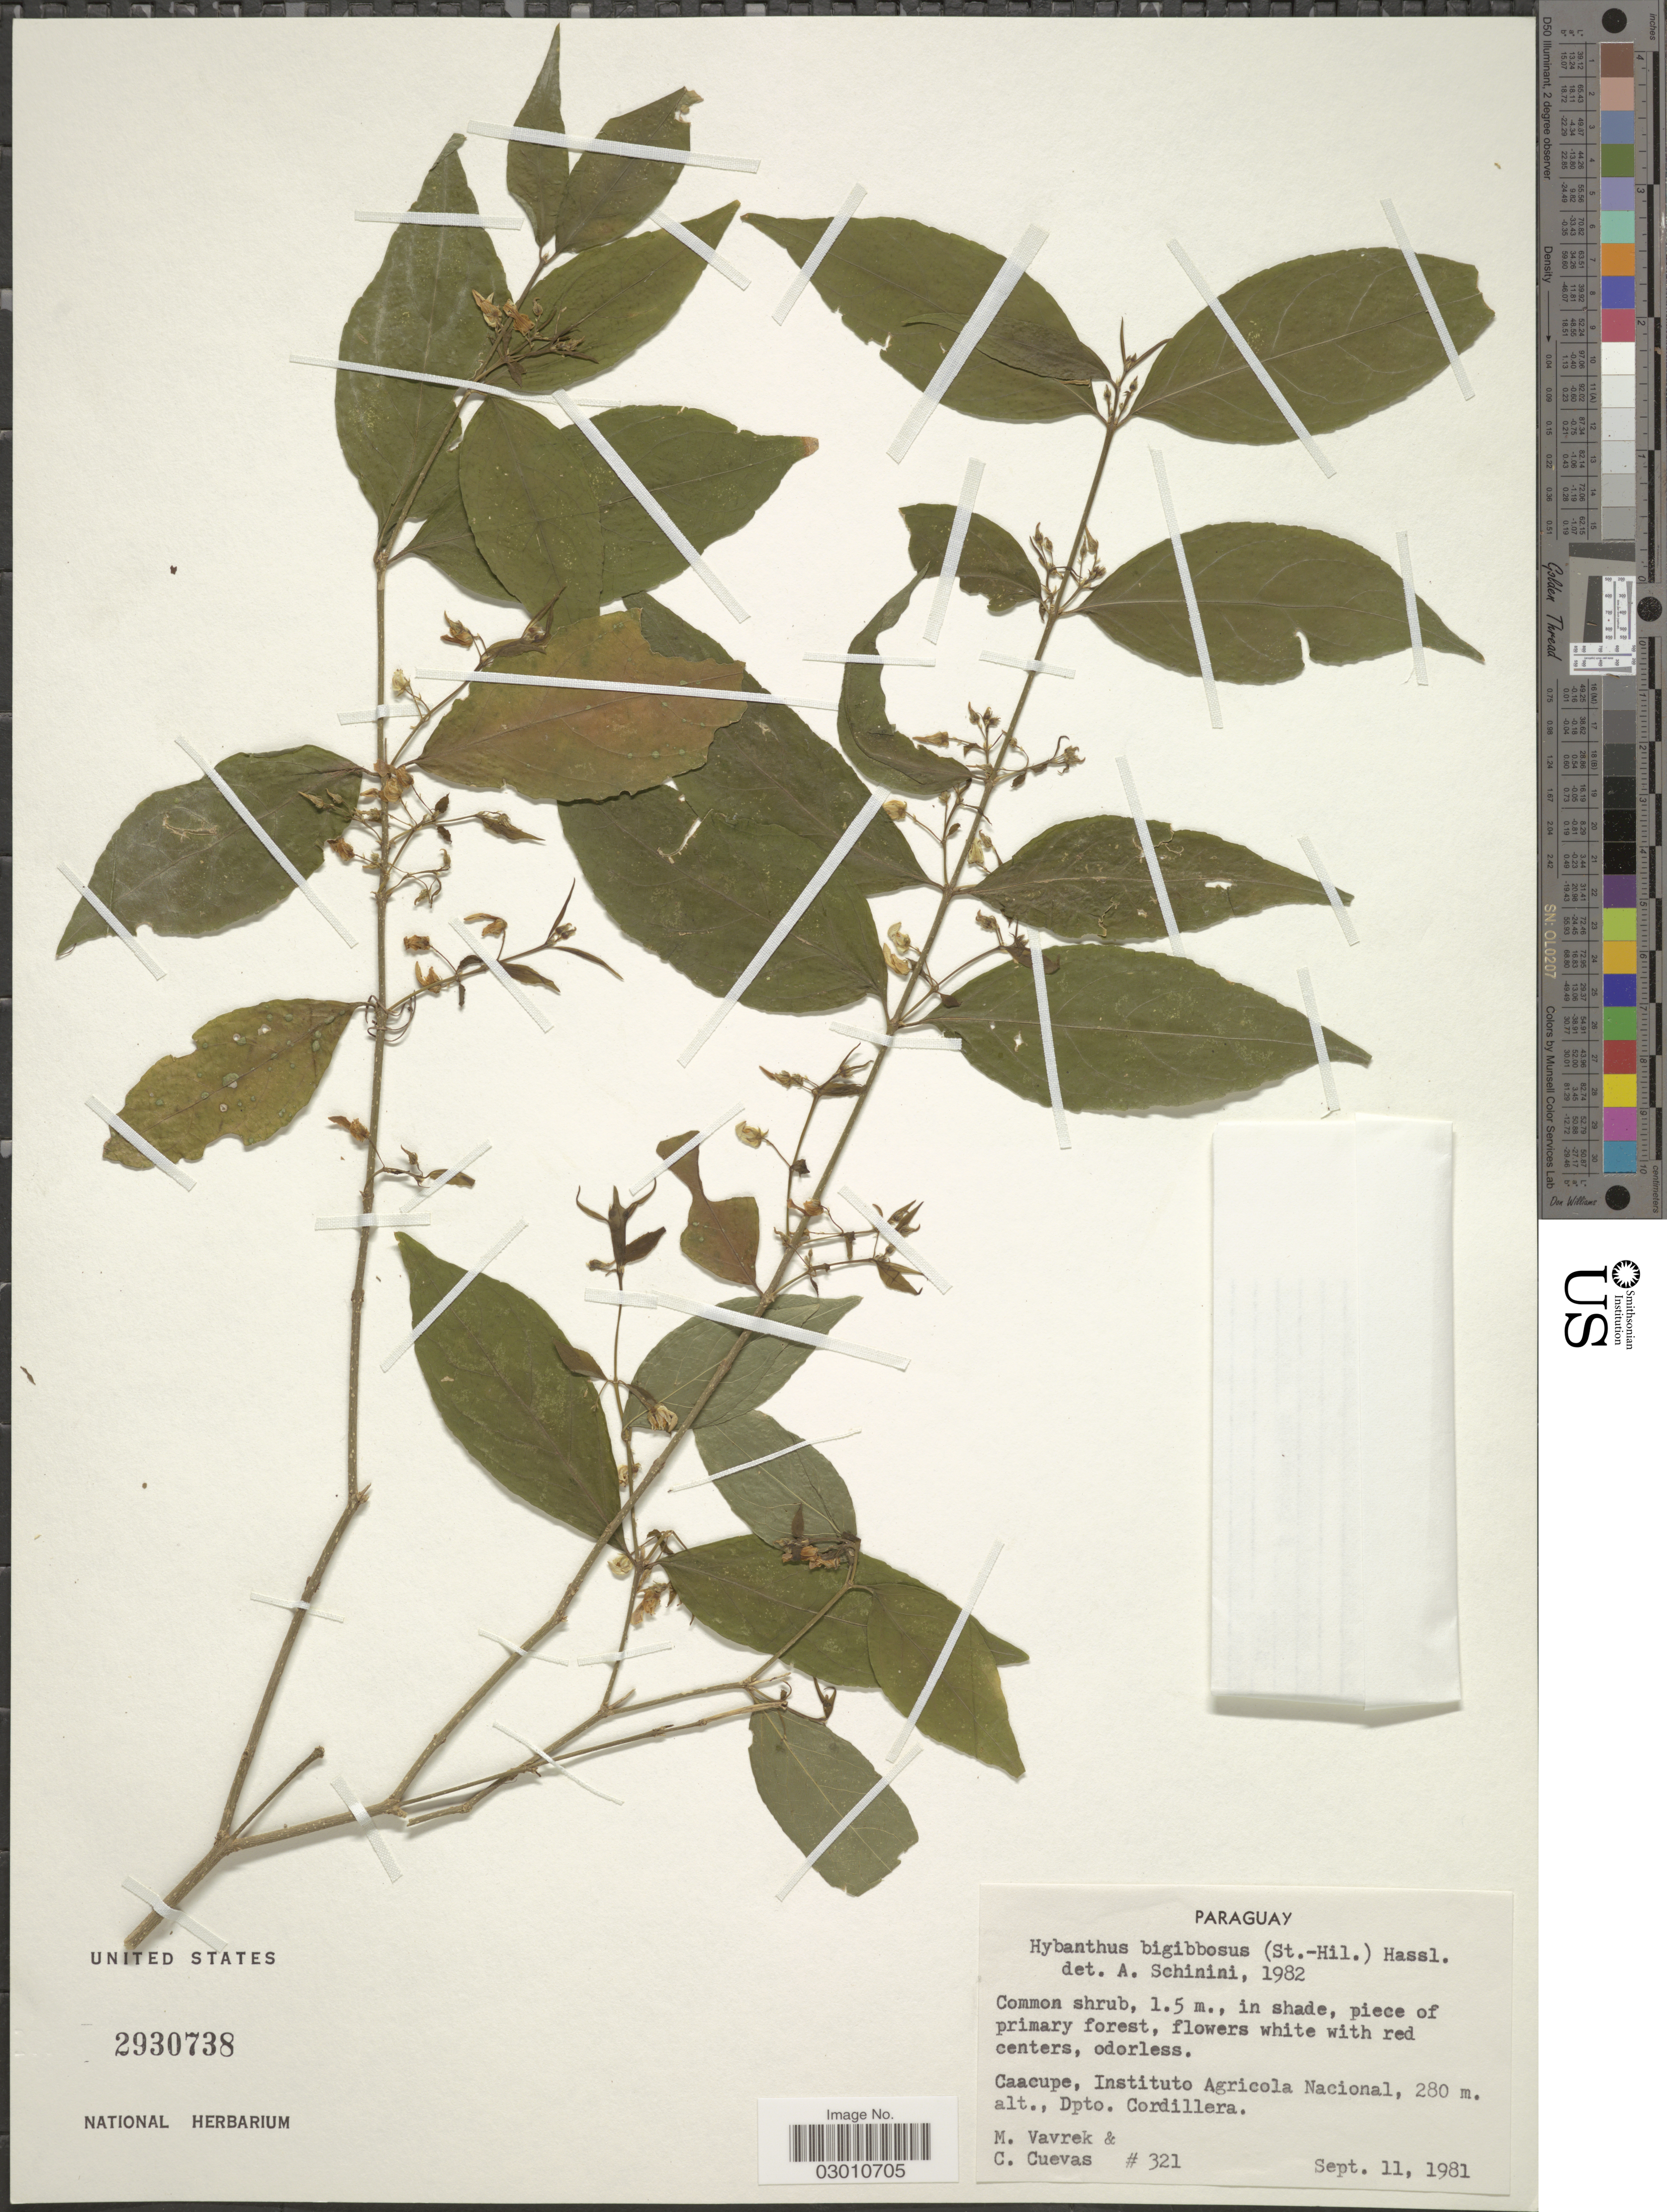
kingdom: Plantae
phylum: Tracheophyta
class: Magnoliopsida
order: Malpighiales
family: Violaceae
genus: Pombalia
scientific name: Pombalia bigibbosa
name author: (A. St.-Hil.) Paula-Souza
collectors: M. Vavrek & C. Cuevas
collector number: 321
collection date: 1981-09-11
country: Paraguay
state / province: Cordillera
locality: Caacupe, Instituo Agricola Nacional, Dpto. Cordillera.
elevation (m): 280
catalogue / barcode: US 2930738